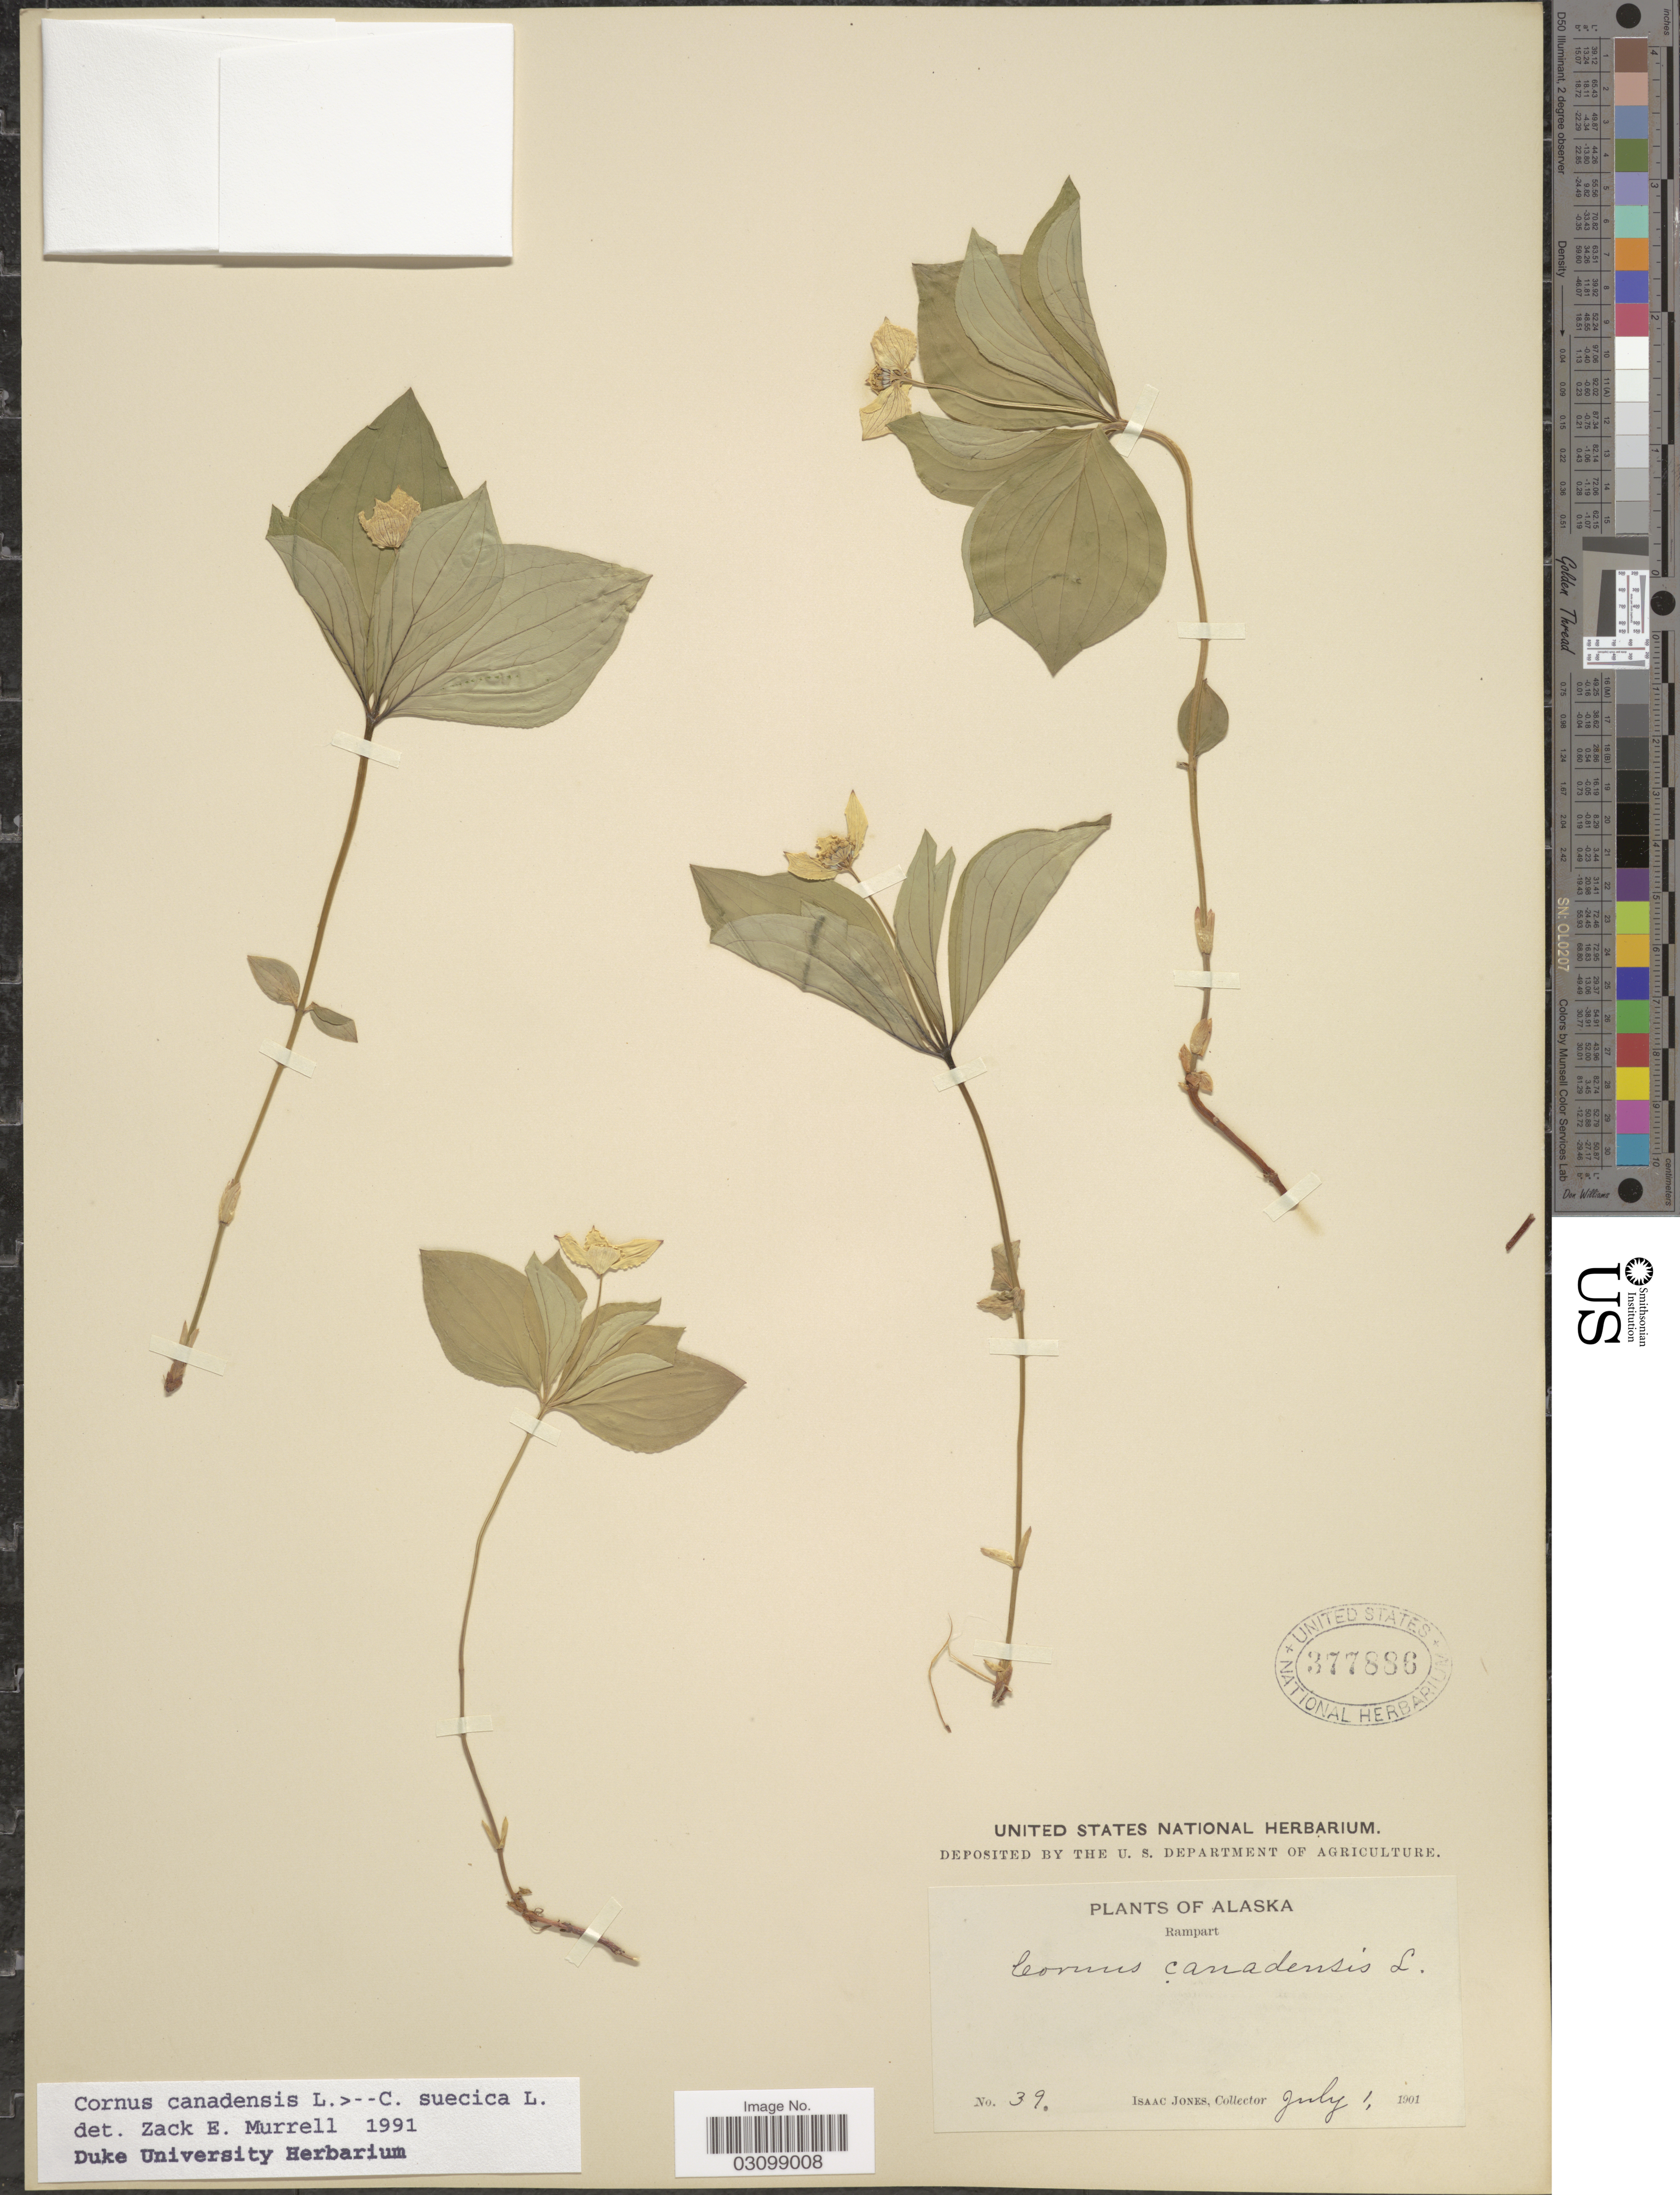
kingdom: Plantae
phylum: Tracheophyta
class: Magnoliopsida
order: Cornales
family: Cornaceae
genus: Cornus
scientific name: Cornus sp.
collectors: I. Jones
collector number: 39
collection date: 1901-07-01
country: United States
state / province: Alaska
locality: Rampart.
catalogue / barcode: US 377886